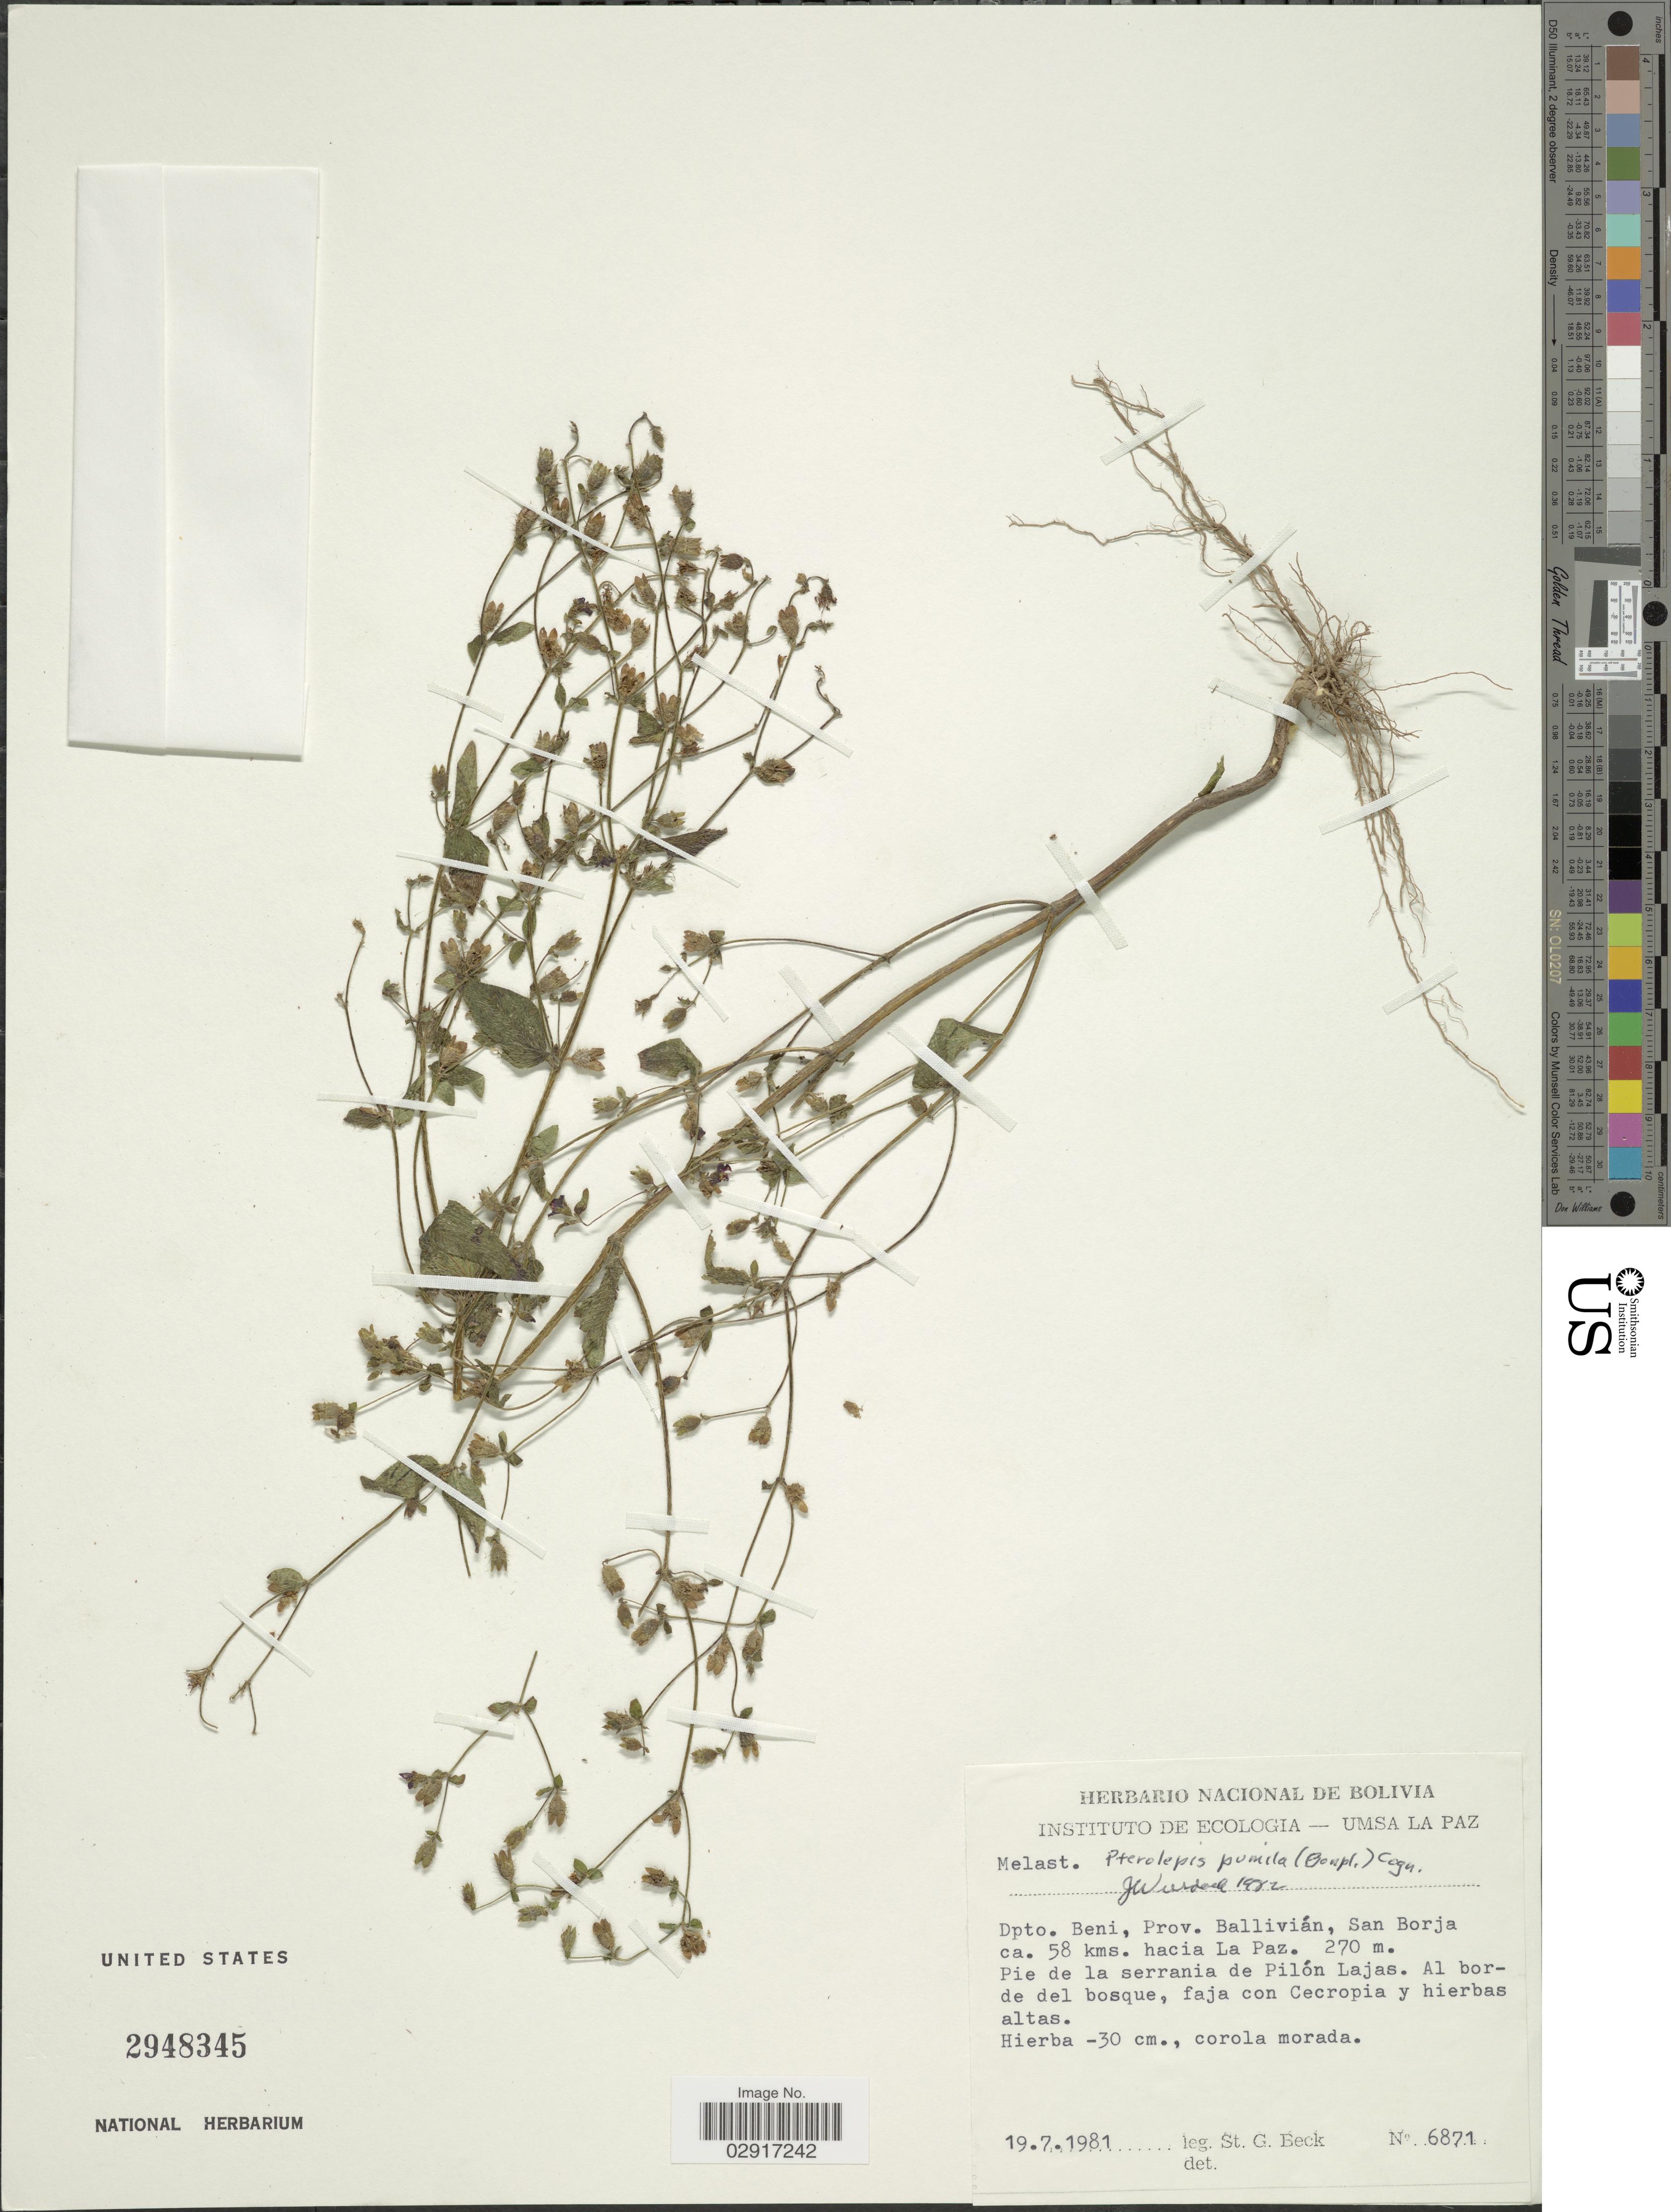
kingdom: Plantae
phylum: Tracheophyta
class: Magnoliopsida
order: Myrtales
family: Melastomataceae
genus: Pterolepis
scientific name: Pterolepis pumila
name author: (Bonpl.) DC. ex Crueg.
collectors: S. G. Beck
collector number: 6871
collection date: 1981-07-19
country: Bolivia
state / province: Beni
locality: Dpto. Beni, Prov. Ballivián, San Borja ca. 58 kms. hacia La Paz.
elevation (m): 270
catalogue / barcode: US 2948345